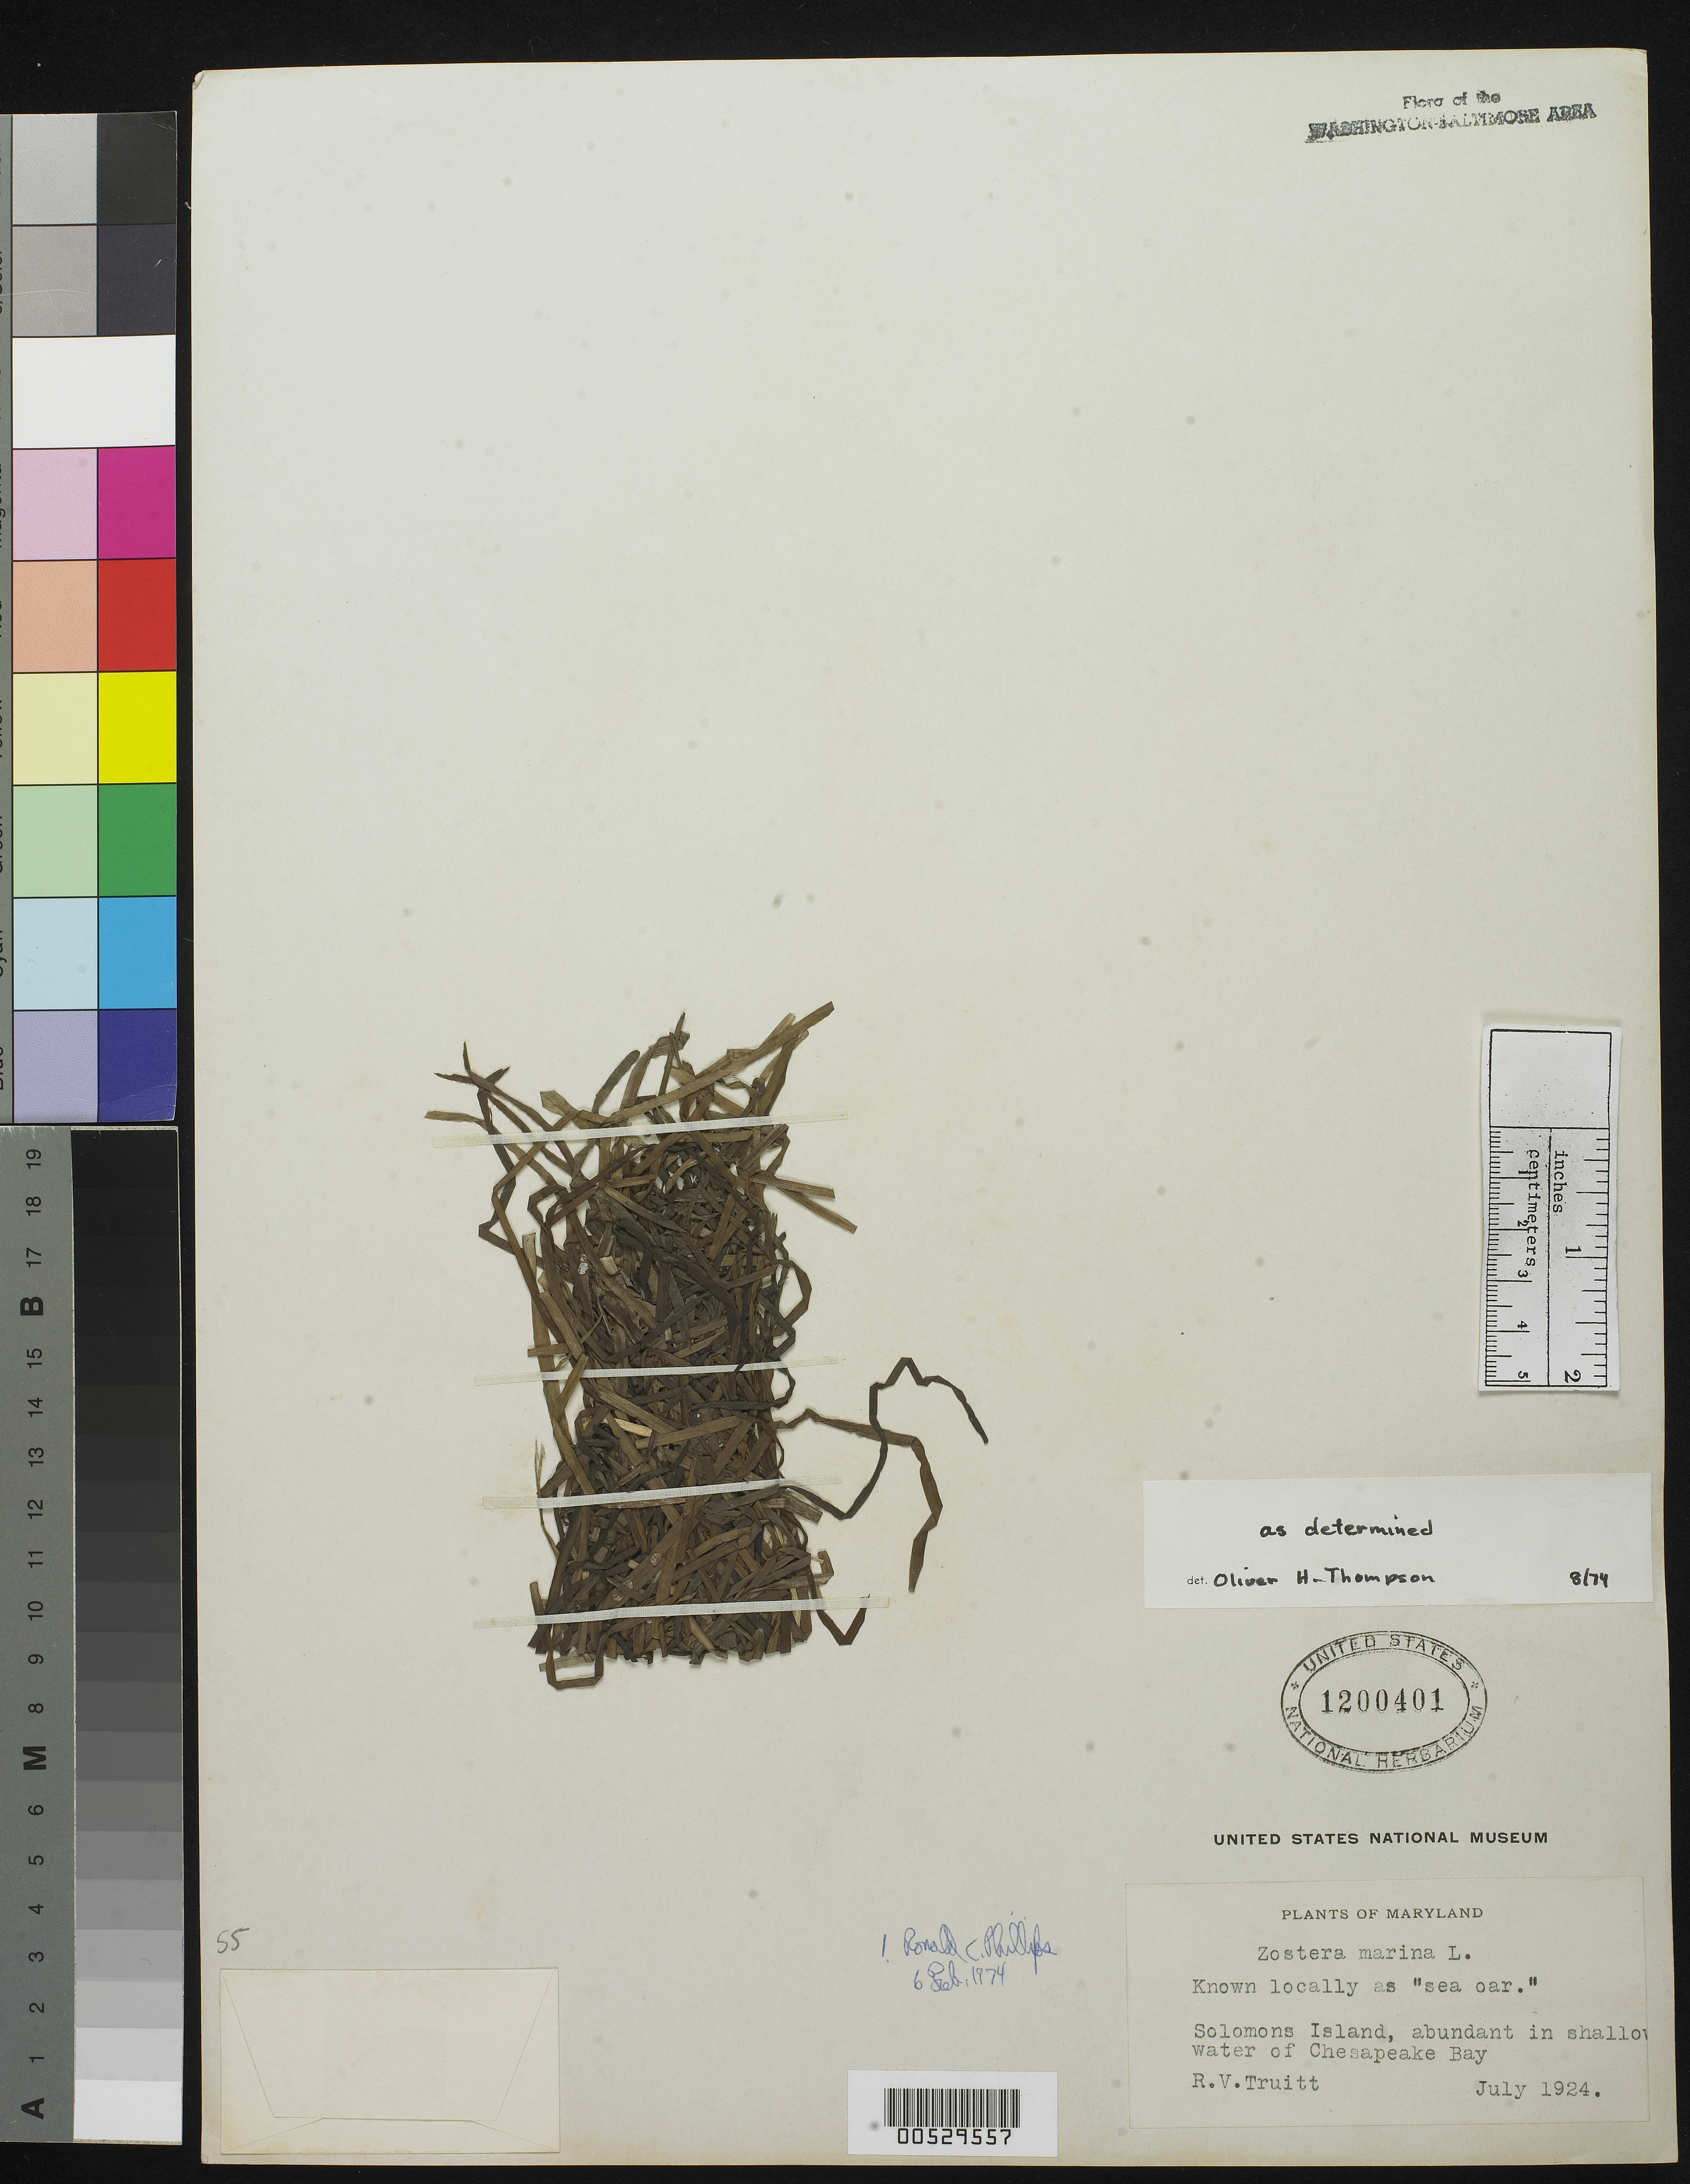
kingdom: Plantae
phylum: Tracheophyta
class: Liliopsida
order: Alismatales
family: Zosteraceae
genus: Zostera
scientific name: Zostera marina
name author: L.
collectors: R. Truitt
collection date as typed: Jul 1924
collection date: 1924-07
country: United States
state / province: Maryland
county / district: Calvert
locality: Solomons Island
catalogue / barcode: US 1200401